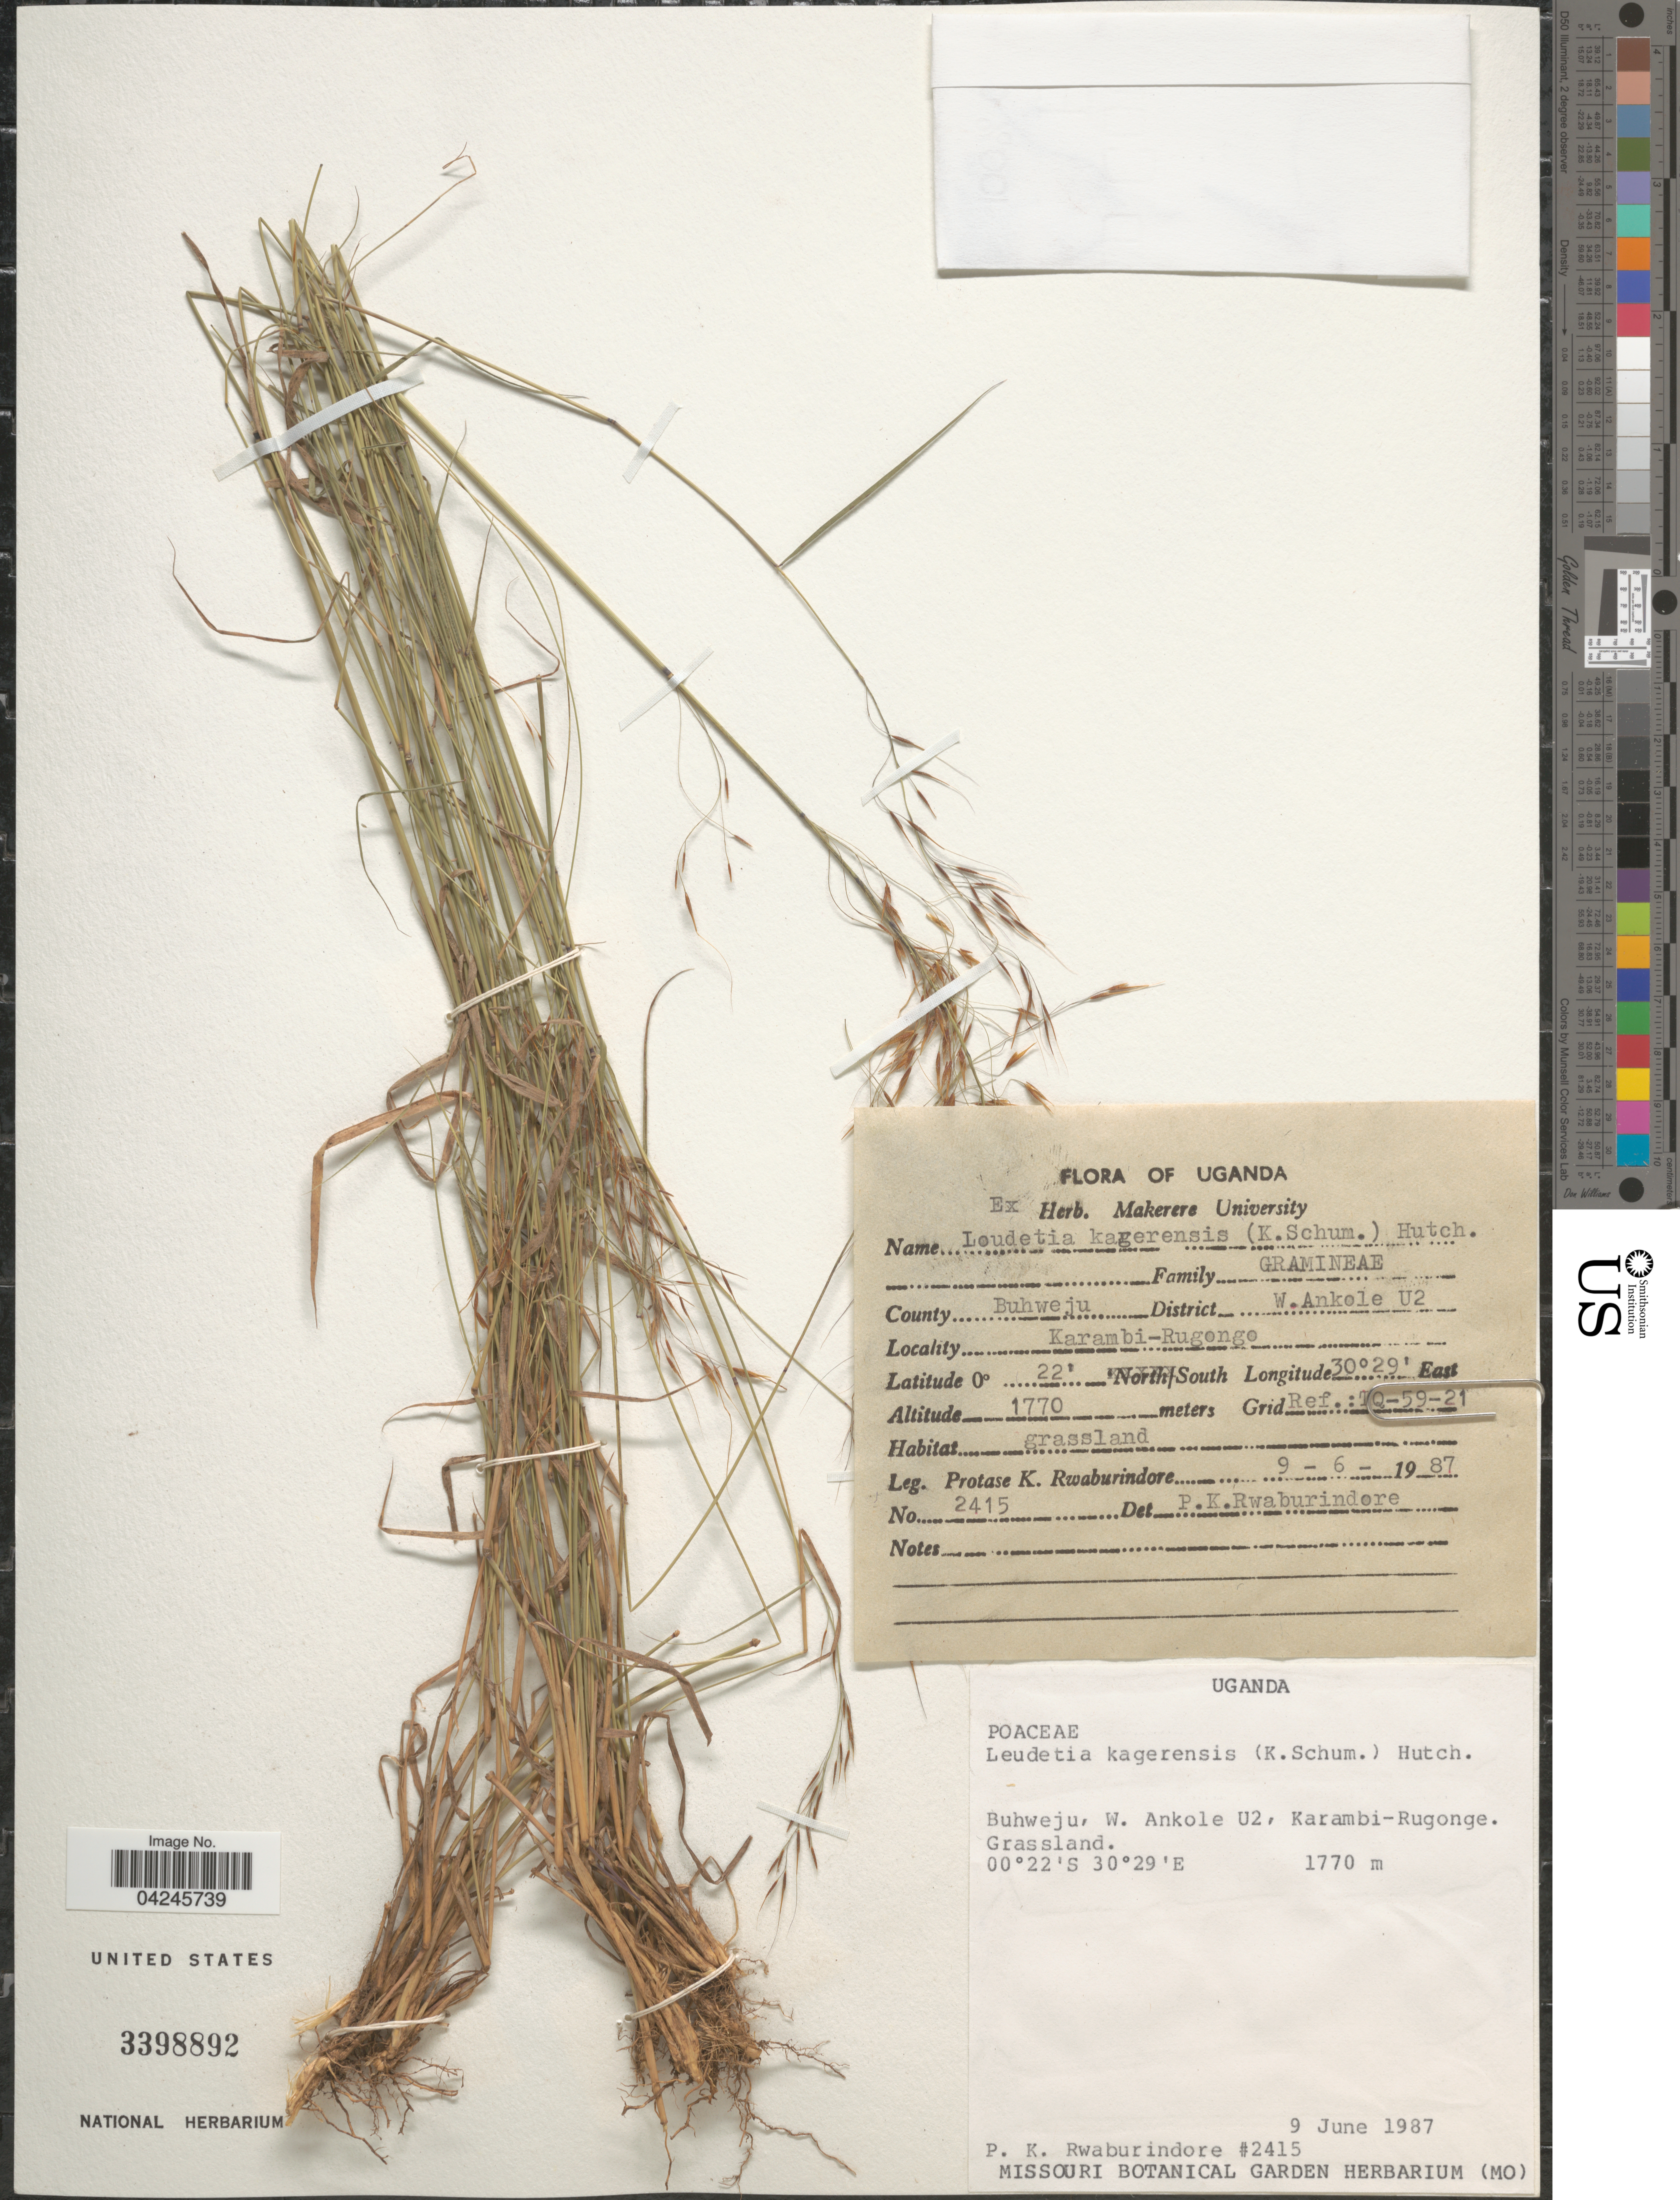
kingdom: Plantae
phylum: Tracheophyta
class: Liliopsida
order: Poales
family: Poaceae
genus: Loudetia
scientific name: Loudetia kagerensis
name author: (K. Schum.) Hutch.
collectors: P. Rwaburindore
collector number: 2415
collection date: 1987-06-09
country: Uganda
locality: County Buhweju. District W. Ankole U2. Karambi-Rugongo. Grid Ref.: TQ-59-21.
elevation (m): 1770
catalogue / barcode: US 3398892